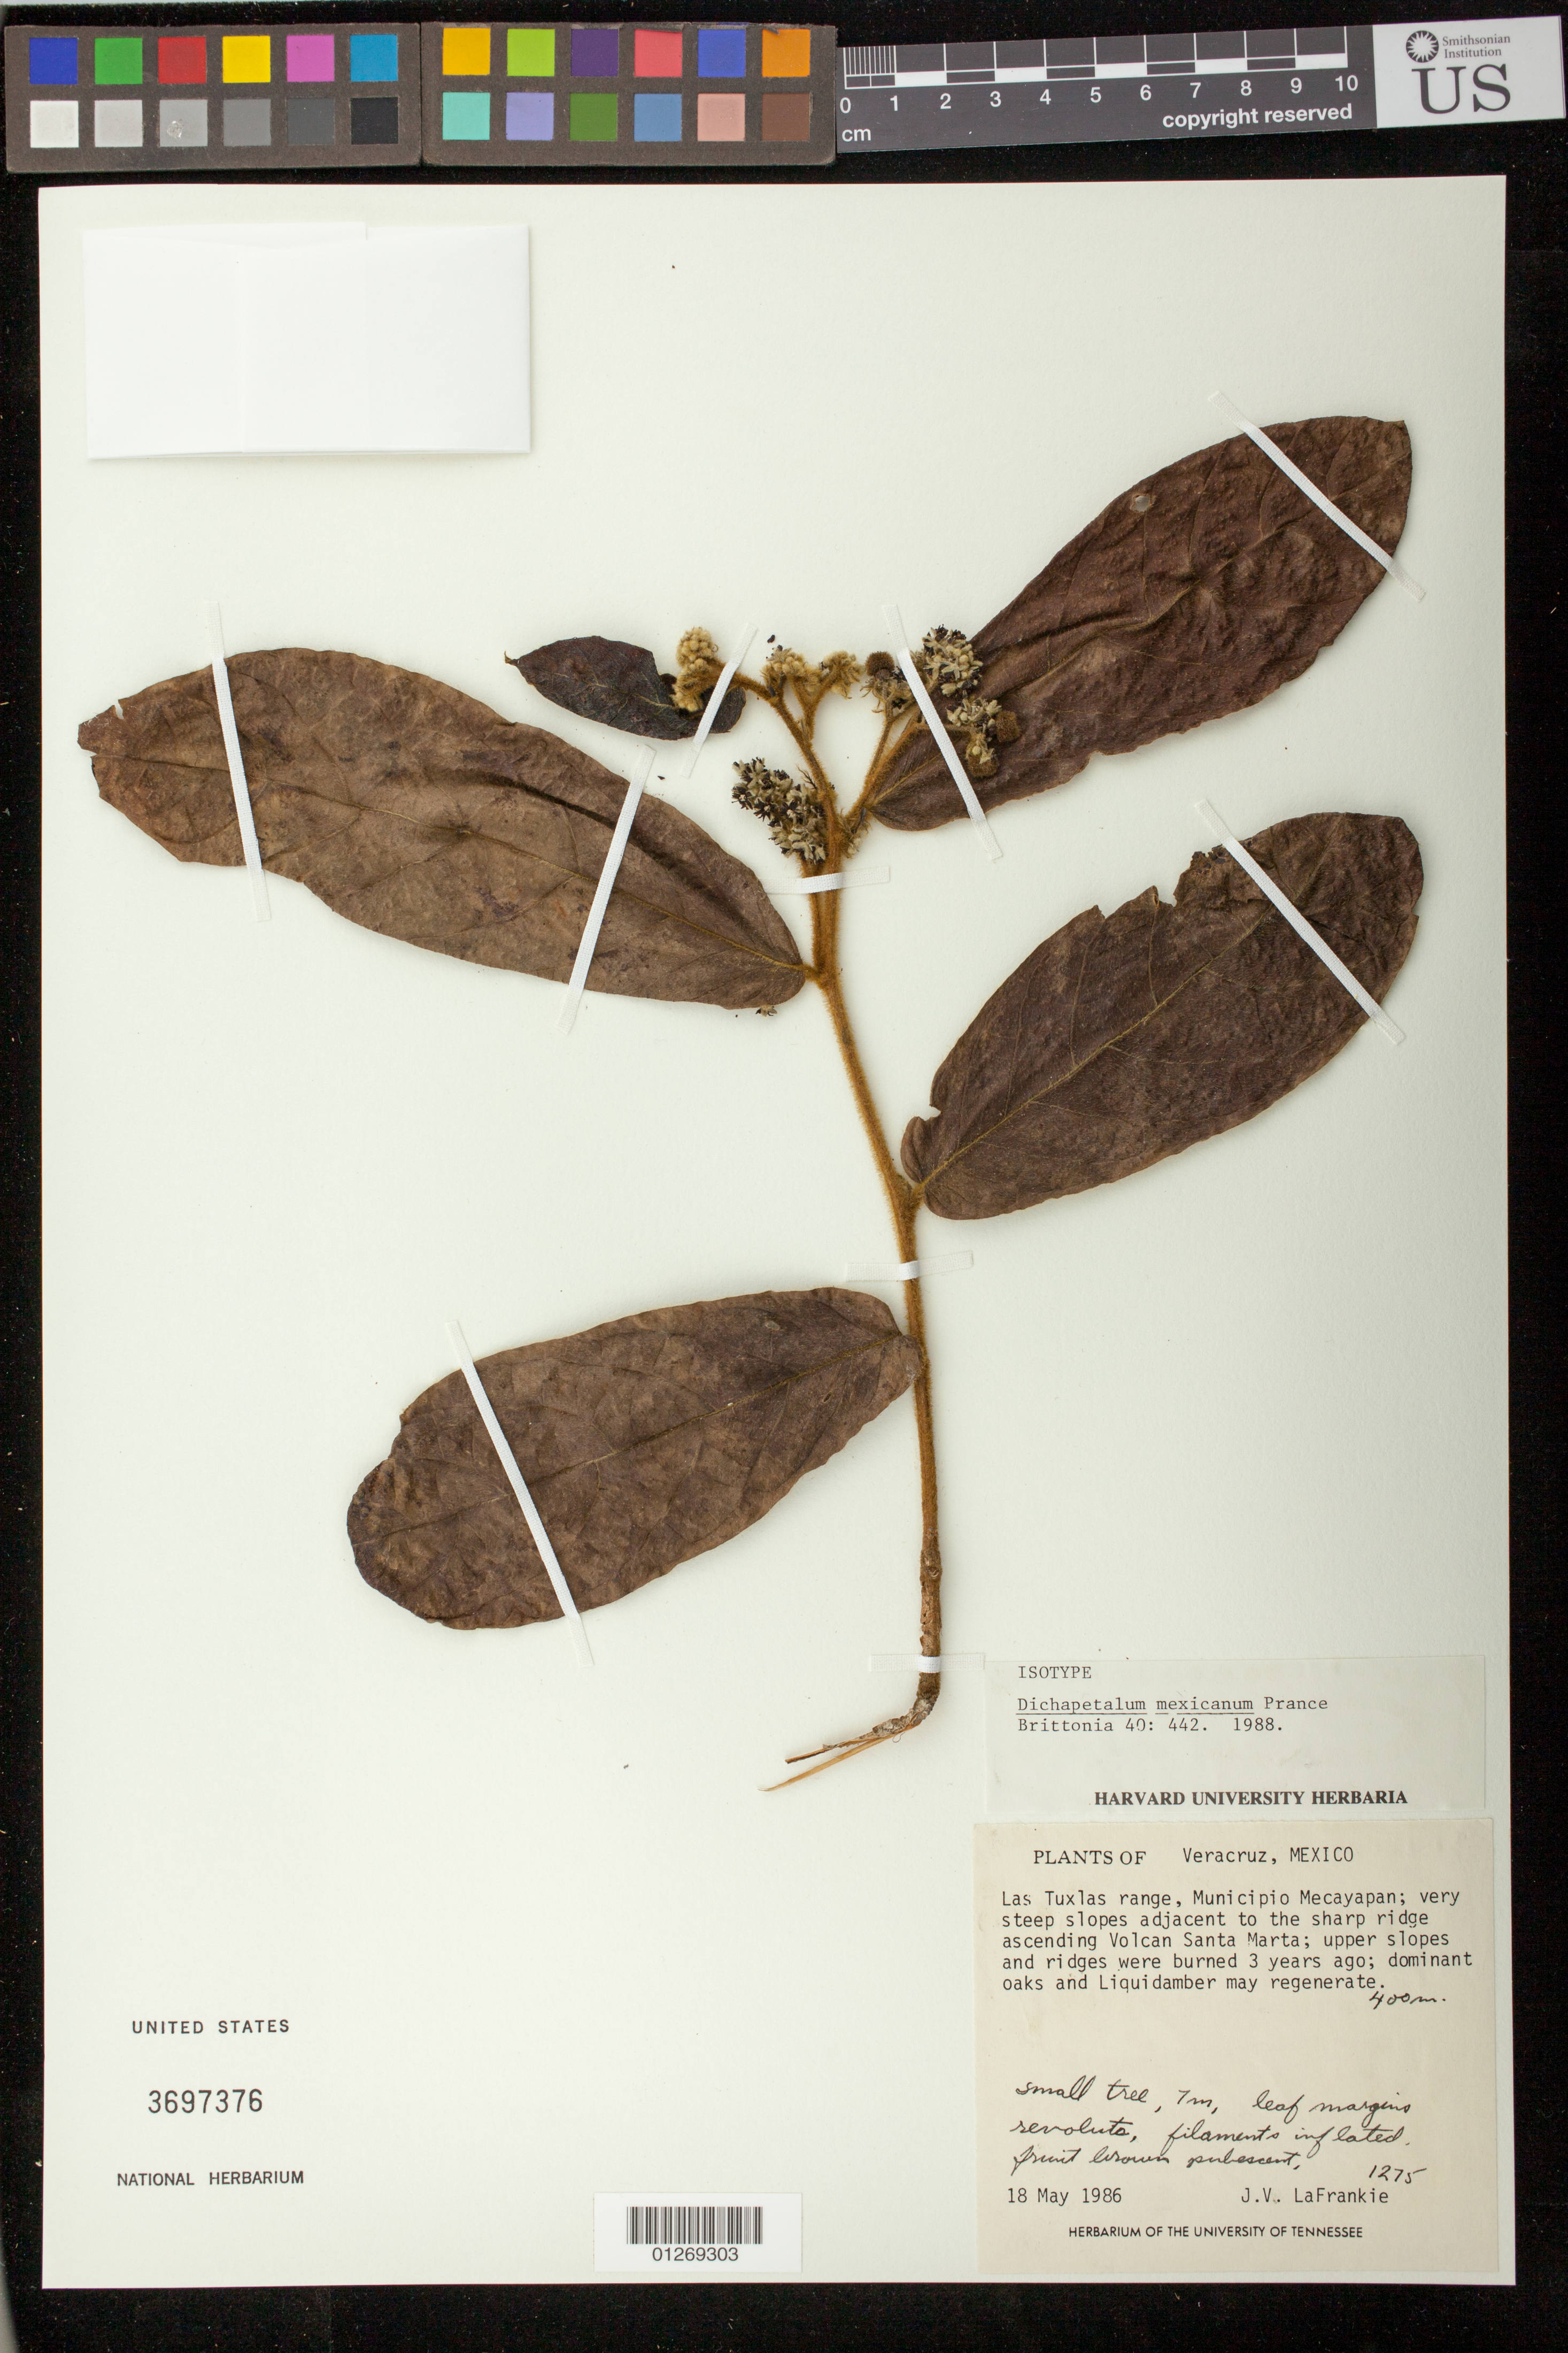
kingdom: Plantae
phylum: Tracheophyta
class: Magnoliopsida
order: Malpighiales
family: Dichapetalaceae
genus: Dichapetalum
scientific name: Dichapetalum mexicanum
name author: Prance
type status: Isotype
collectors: J. V. LaFrankie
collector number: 1275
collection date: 1986-05-18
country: Mexico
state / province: Veracruz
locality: Las Tuxlas [Los Tuxtlas] range, Municipio Mecayapan; very steep slopes adjacent to the sharp ridge ascending Volcan Santa Marta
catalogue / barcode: US 3697376